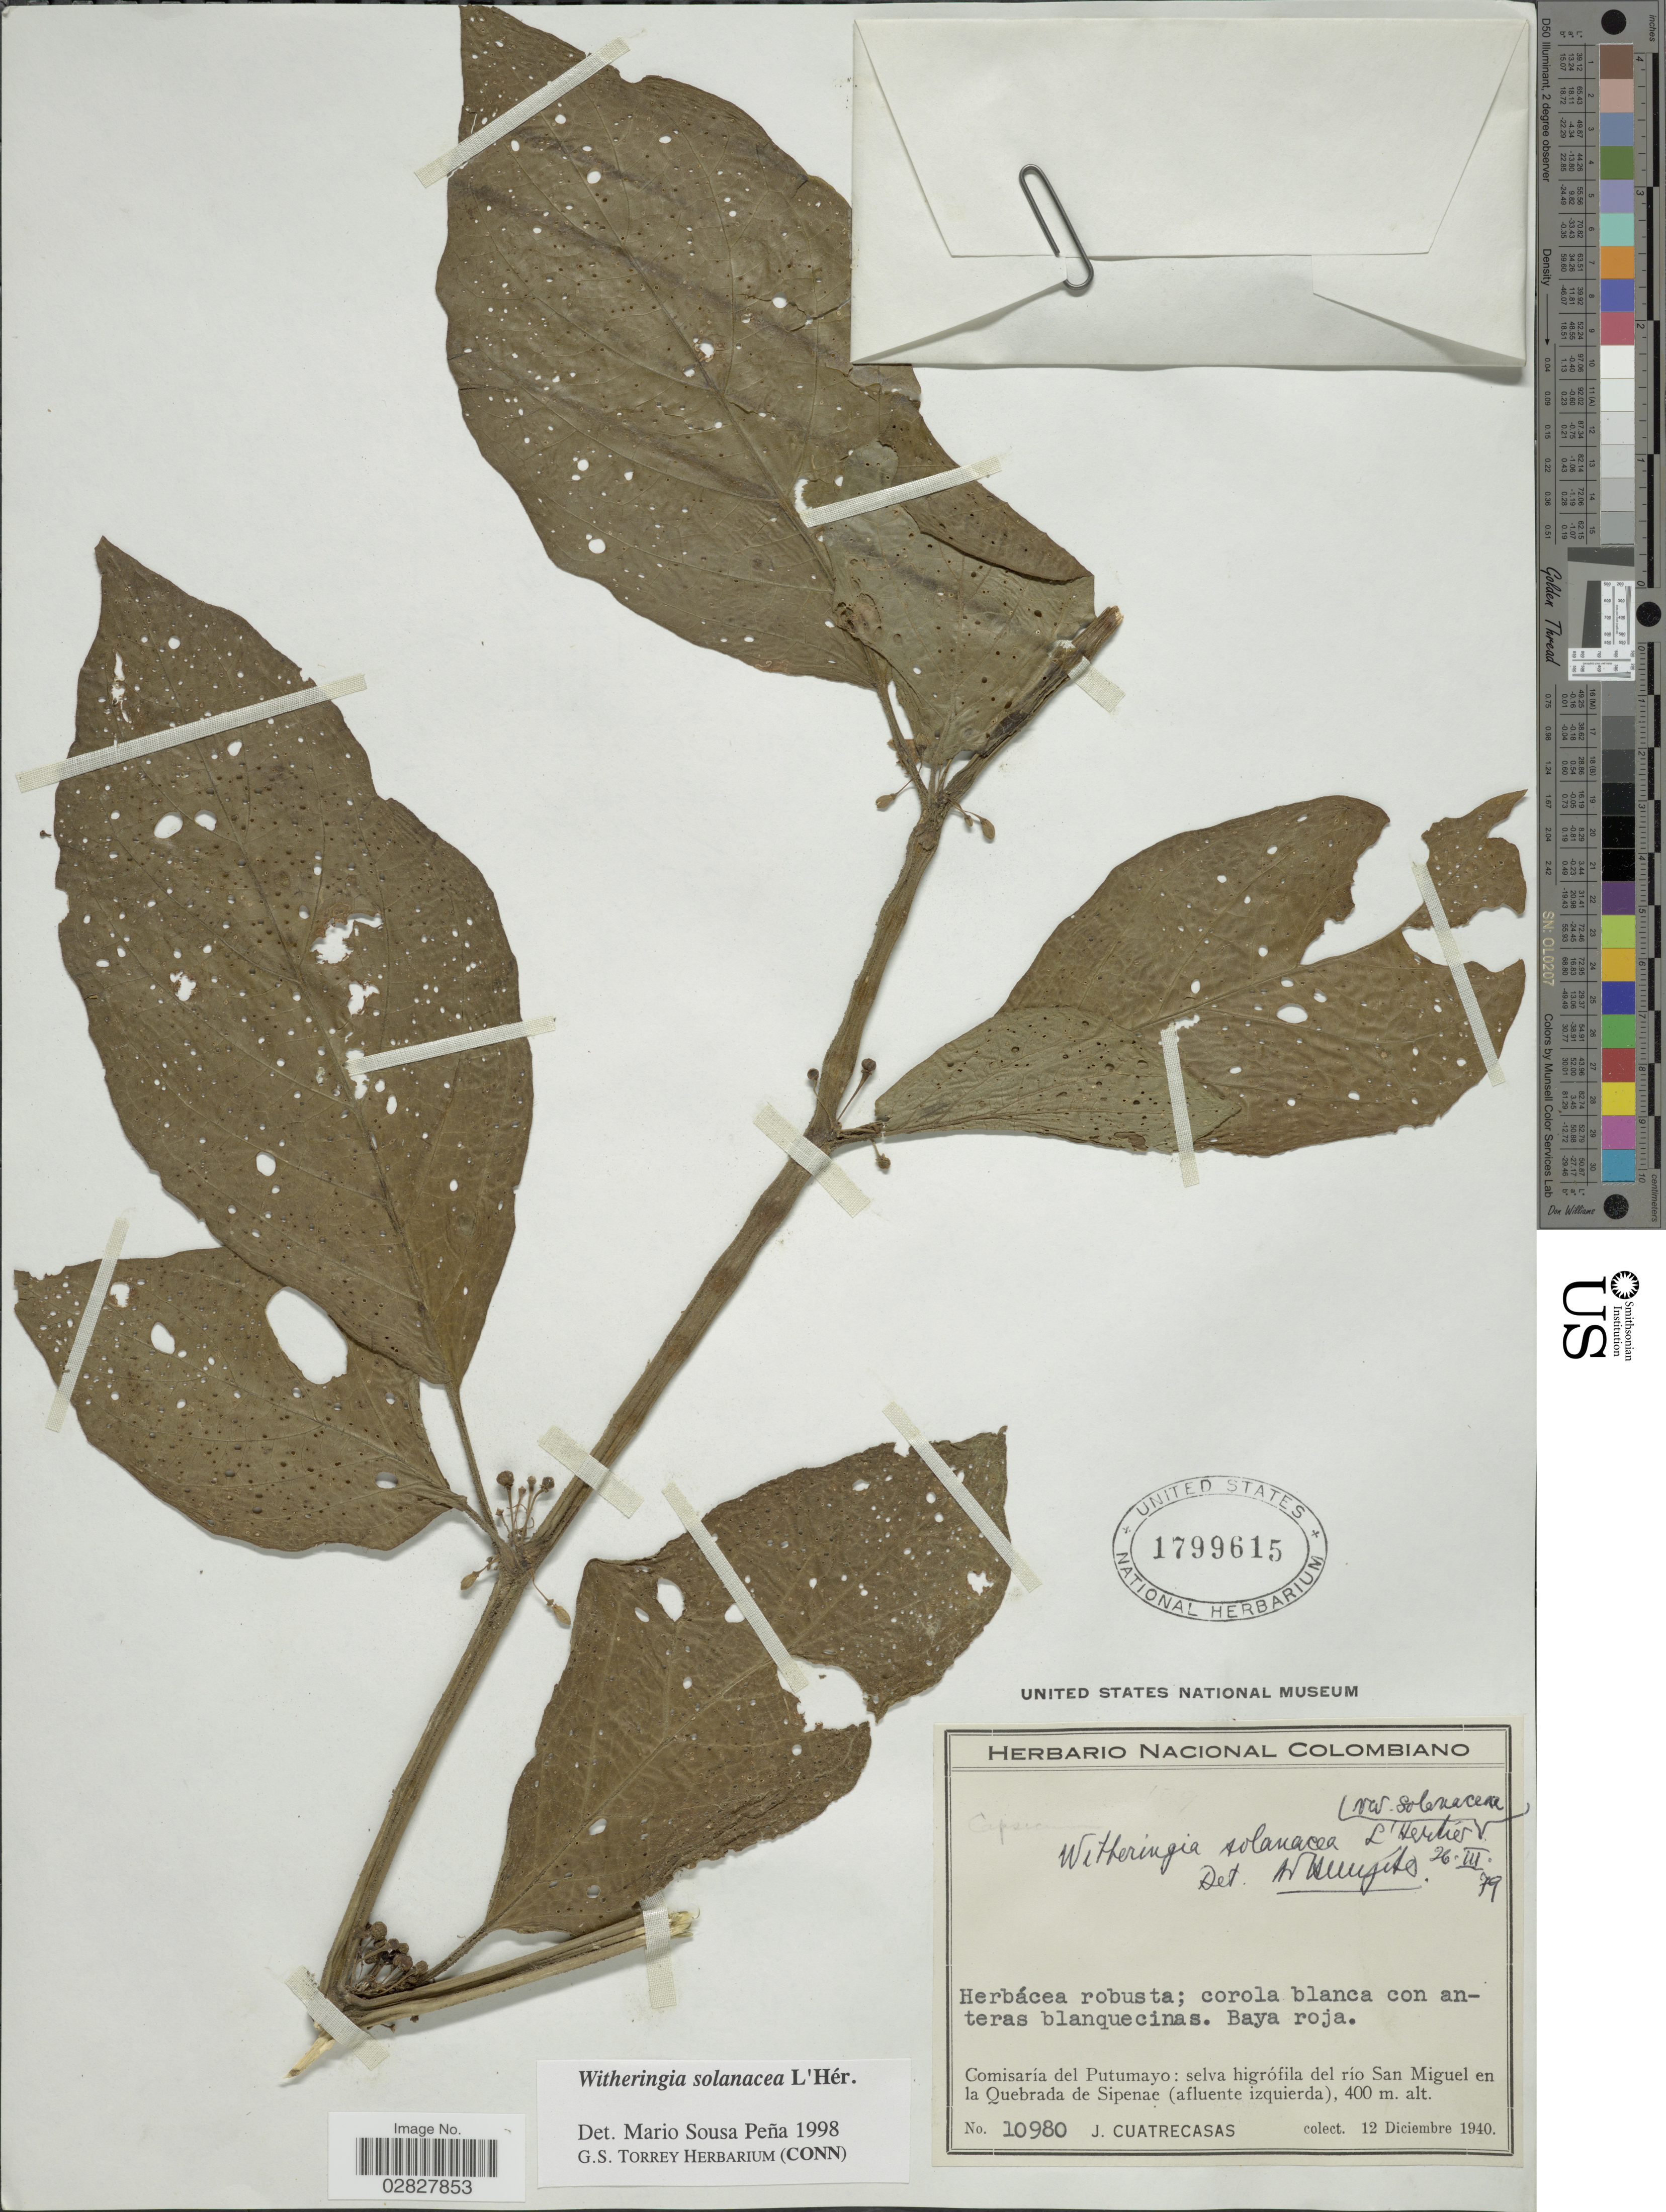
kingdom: Plantae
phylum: Tracheophyta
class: Magnoliopsida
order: Solanales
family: Solanaceae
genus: Witheringia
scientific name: Witheringia solanacea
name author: L'Hér.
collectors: J. Cuatrecasas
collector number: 10980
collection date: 1940-12-12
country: Colombia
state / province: Putumayo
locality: Baya roja. Comisaría del Putumayo: selva higrófila del río San Miguel en la Quebrada de Sipenae (afluente izquierda).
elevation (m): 400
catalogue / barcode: US 1799615